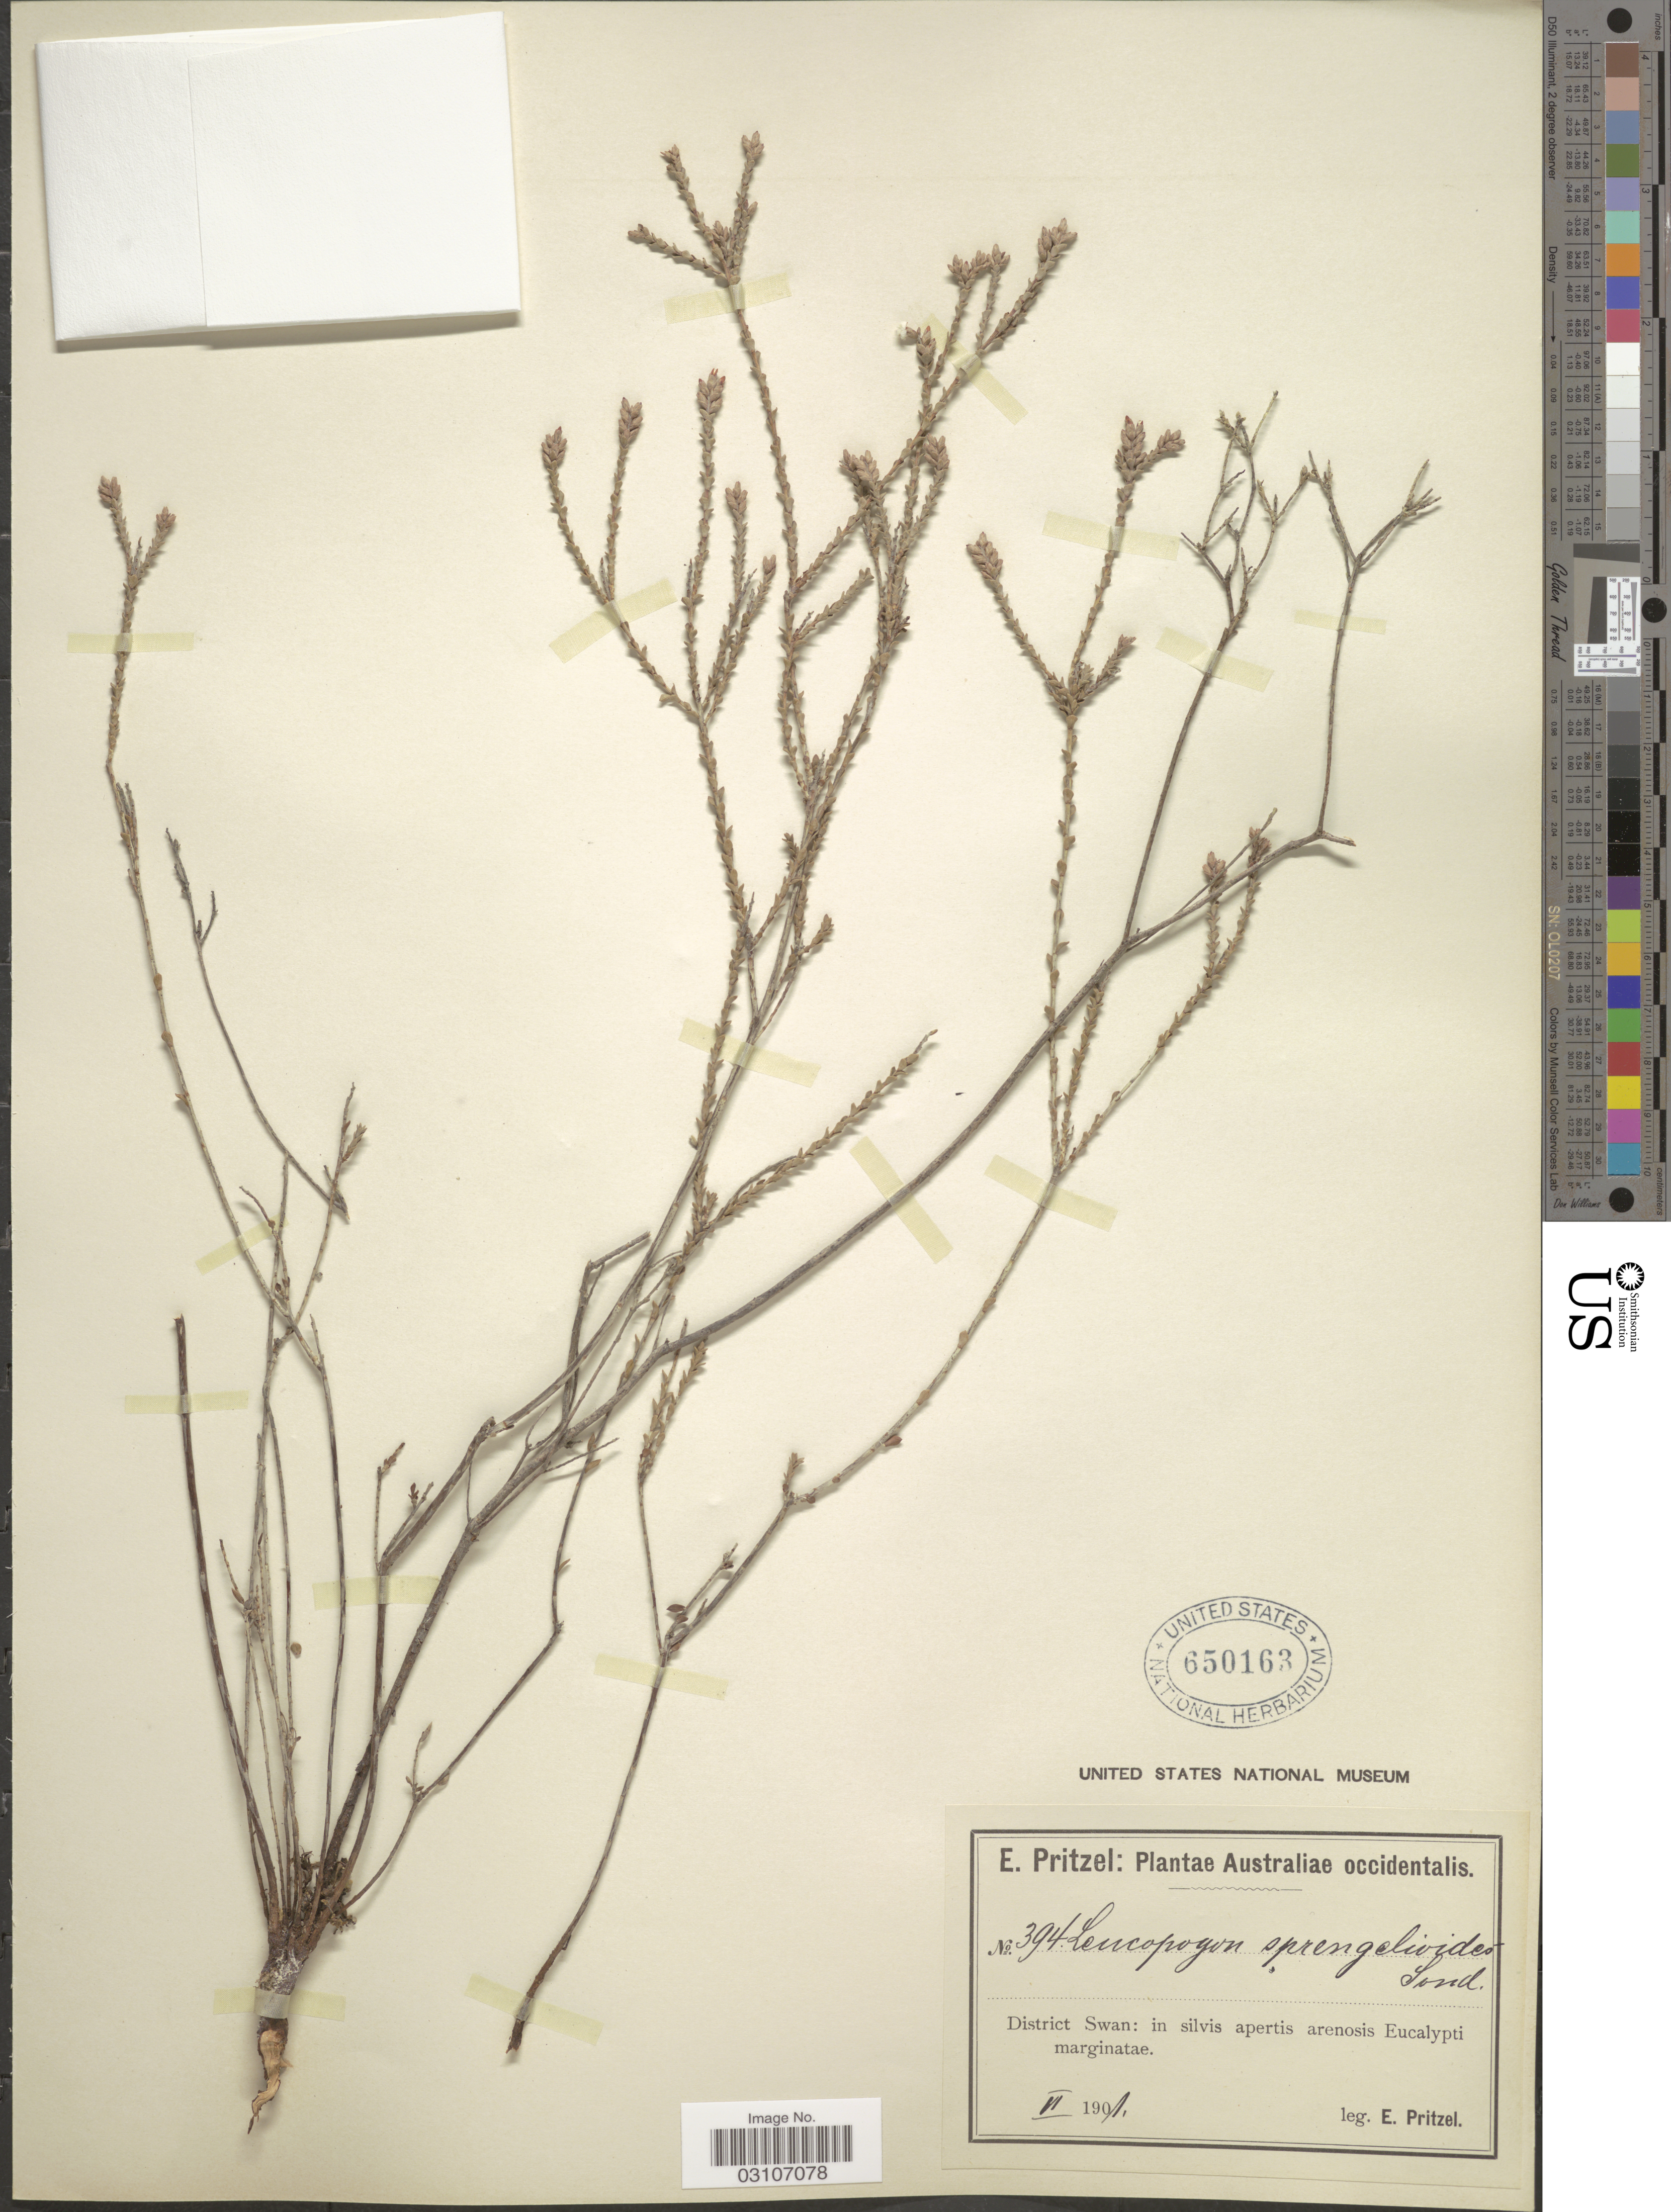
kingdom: Plantae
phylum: Tracheophyta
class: Magnoliopsida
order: Ericales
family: Ericaceae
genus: Leucopogon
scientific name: Leucopogon sprengelioides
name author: Sond.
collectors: E. G. Pritzel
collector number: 394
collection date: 1901-06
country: Australia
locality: Australiae occidentalis. District Swan: in silvis apertis arenosis Eucalypti marginatae.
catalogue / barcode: US 650163